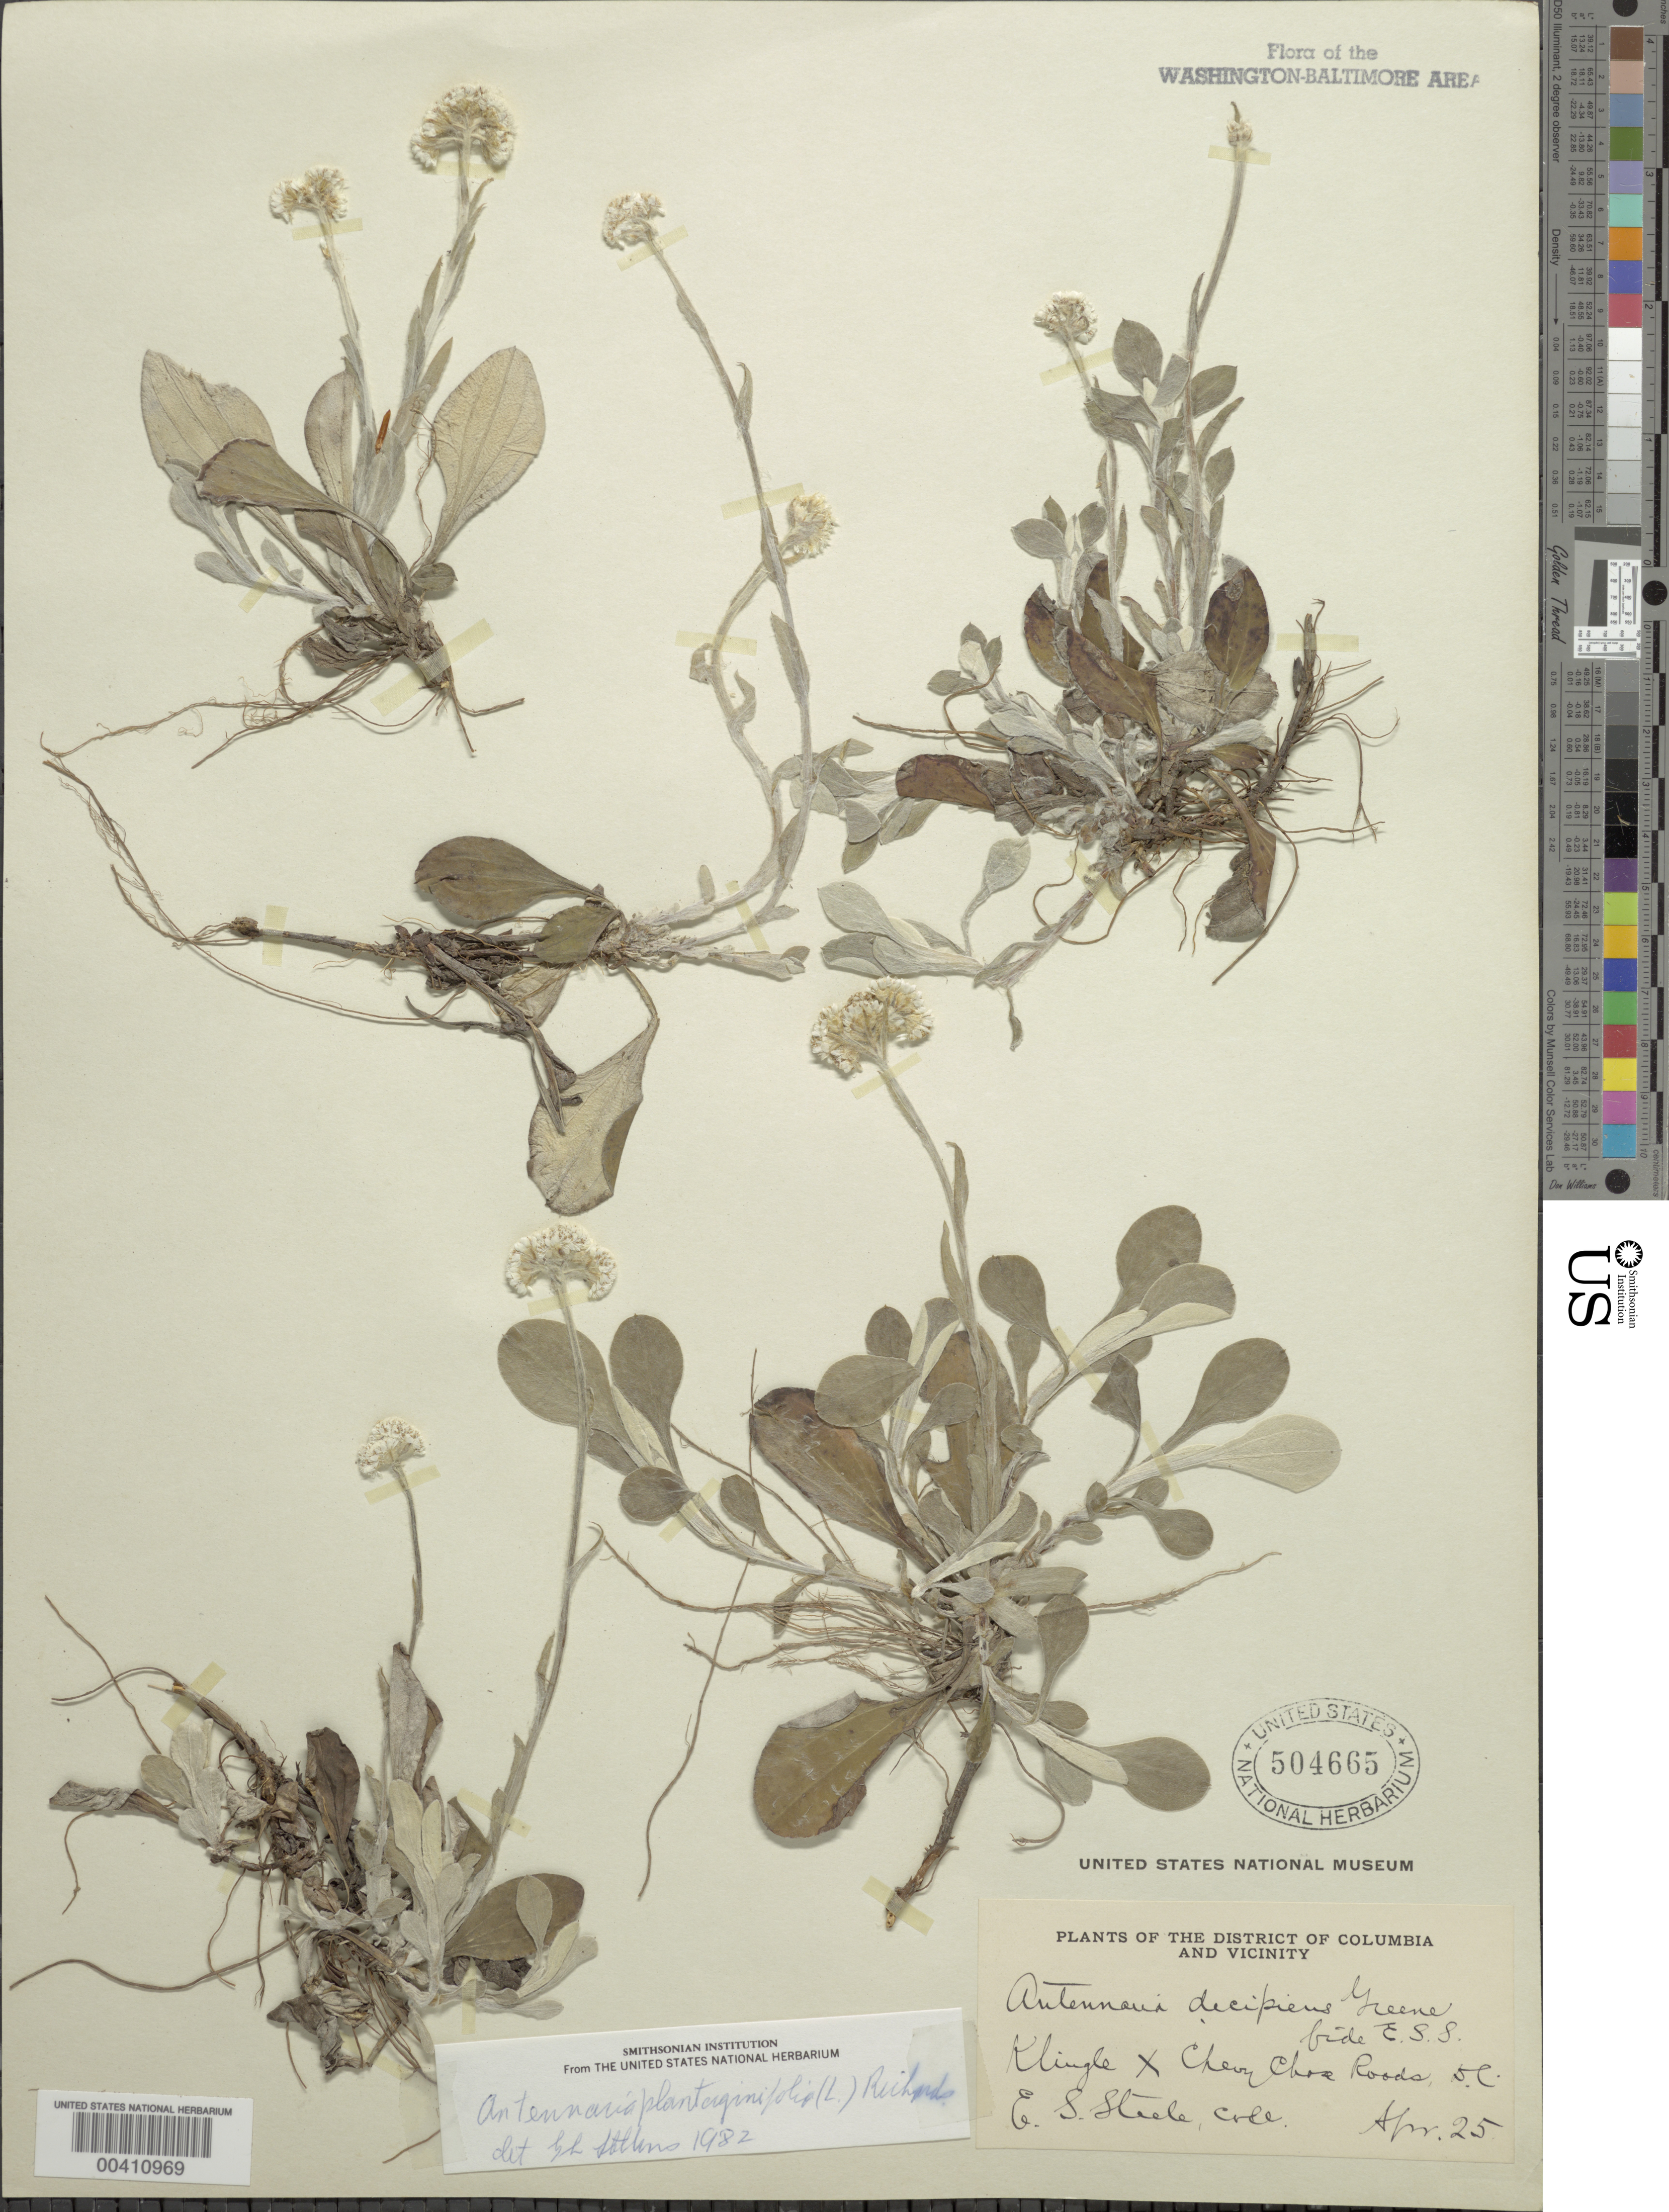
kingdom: Plantae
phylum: Tracheophyta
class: Magnoliopsida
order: Asterales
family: Asteraceae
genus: Antennaria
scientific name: Antennaria plantaginifolia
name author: (L.) Richardson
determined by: Stebbins, G. L.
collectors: E. Steele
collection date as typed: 25 Apr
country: United States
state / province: District of Columbia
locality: Klingle x Chevy Chase Rds. Rock Creek Park & vicinity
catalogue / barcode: US 504665